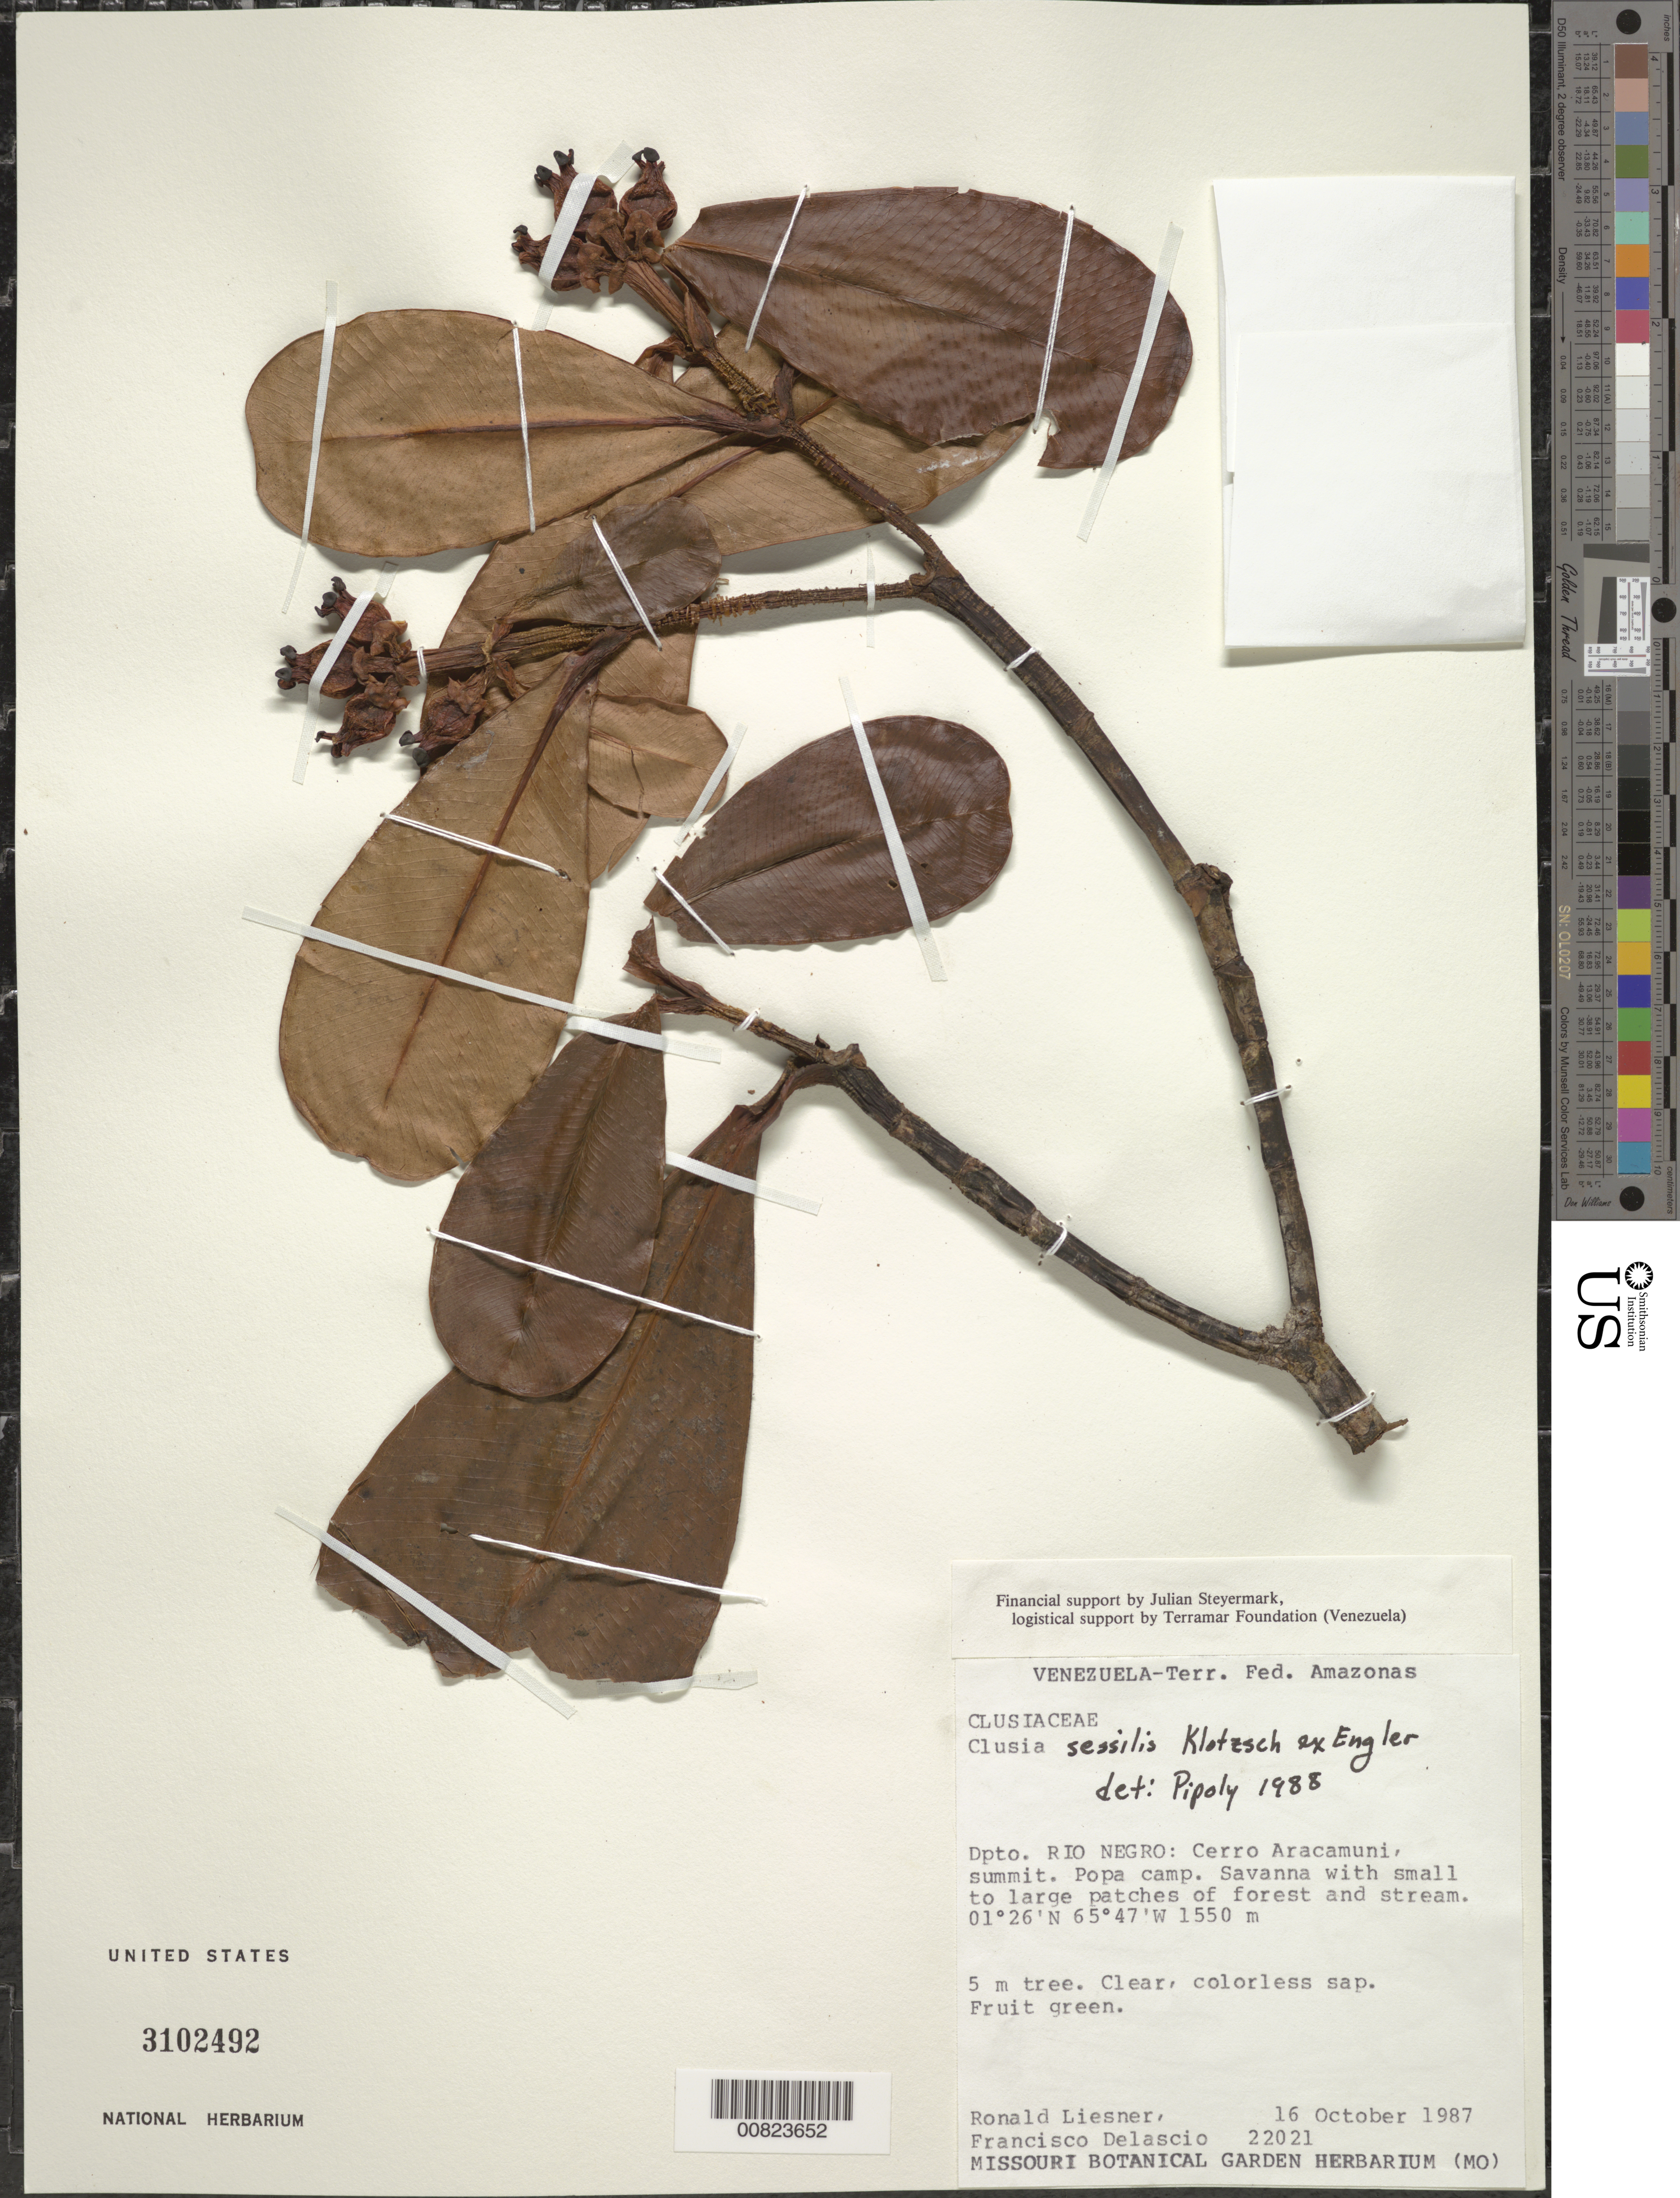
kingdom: Plantae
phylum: Tracheophyta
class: Magnoliopsida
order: Malpighiales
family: Clusiaceae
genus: Clusia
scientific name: Clusia sessilis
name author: Klotzsch ex Engl.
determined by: Pipoly, J. J., III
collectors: R. L. Liesner & F. Delascio C.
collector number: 22021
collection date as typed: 16-Oct-87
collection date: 1987-10-16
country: Venezuela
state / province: Amazonas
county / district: Río Negro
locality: Cerro Aracamuni, Popa camp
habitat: Savanna with small to large patches of forest and stream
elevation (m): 1550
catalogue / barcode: US 3102492